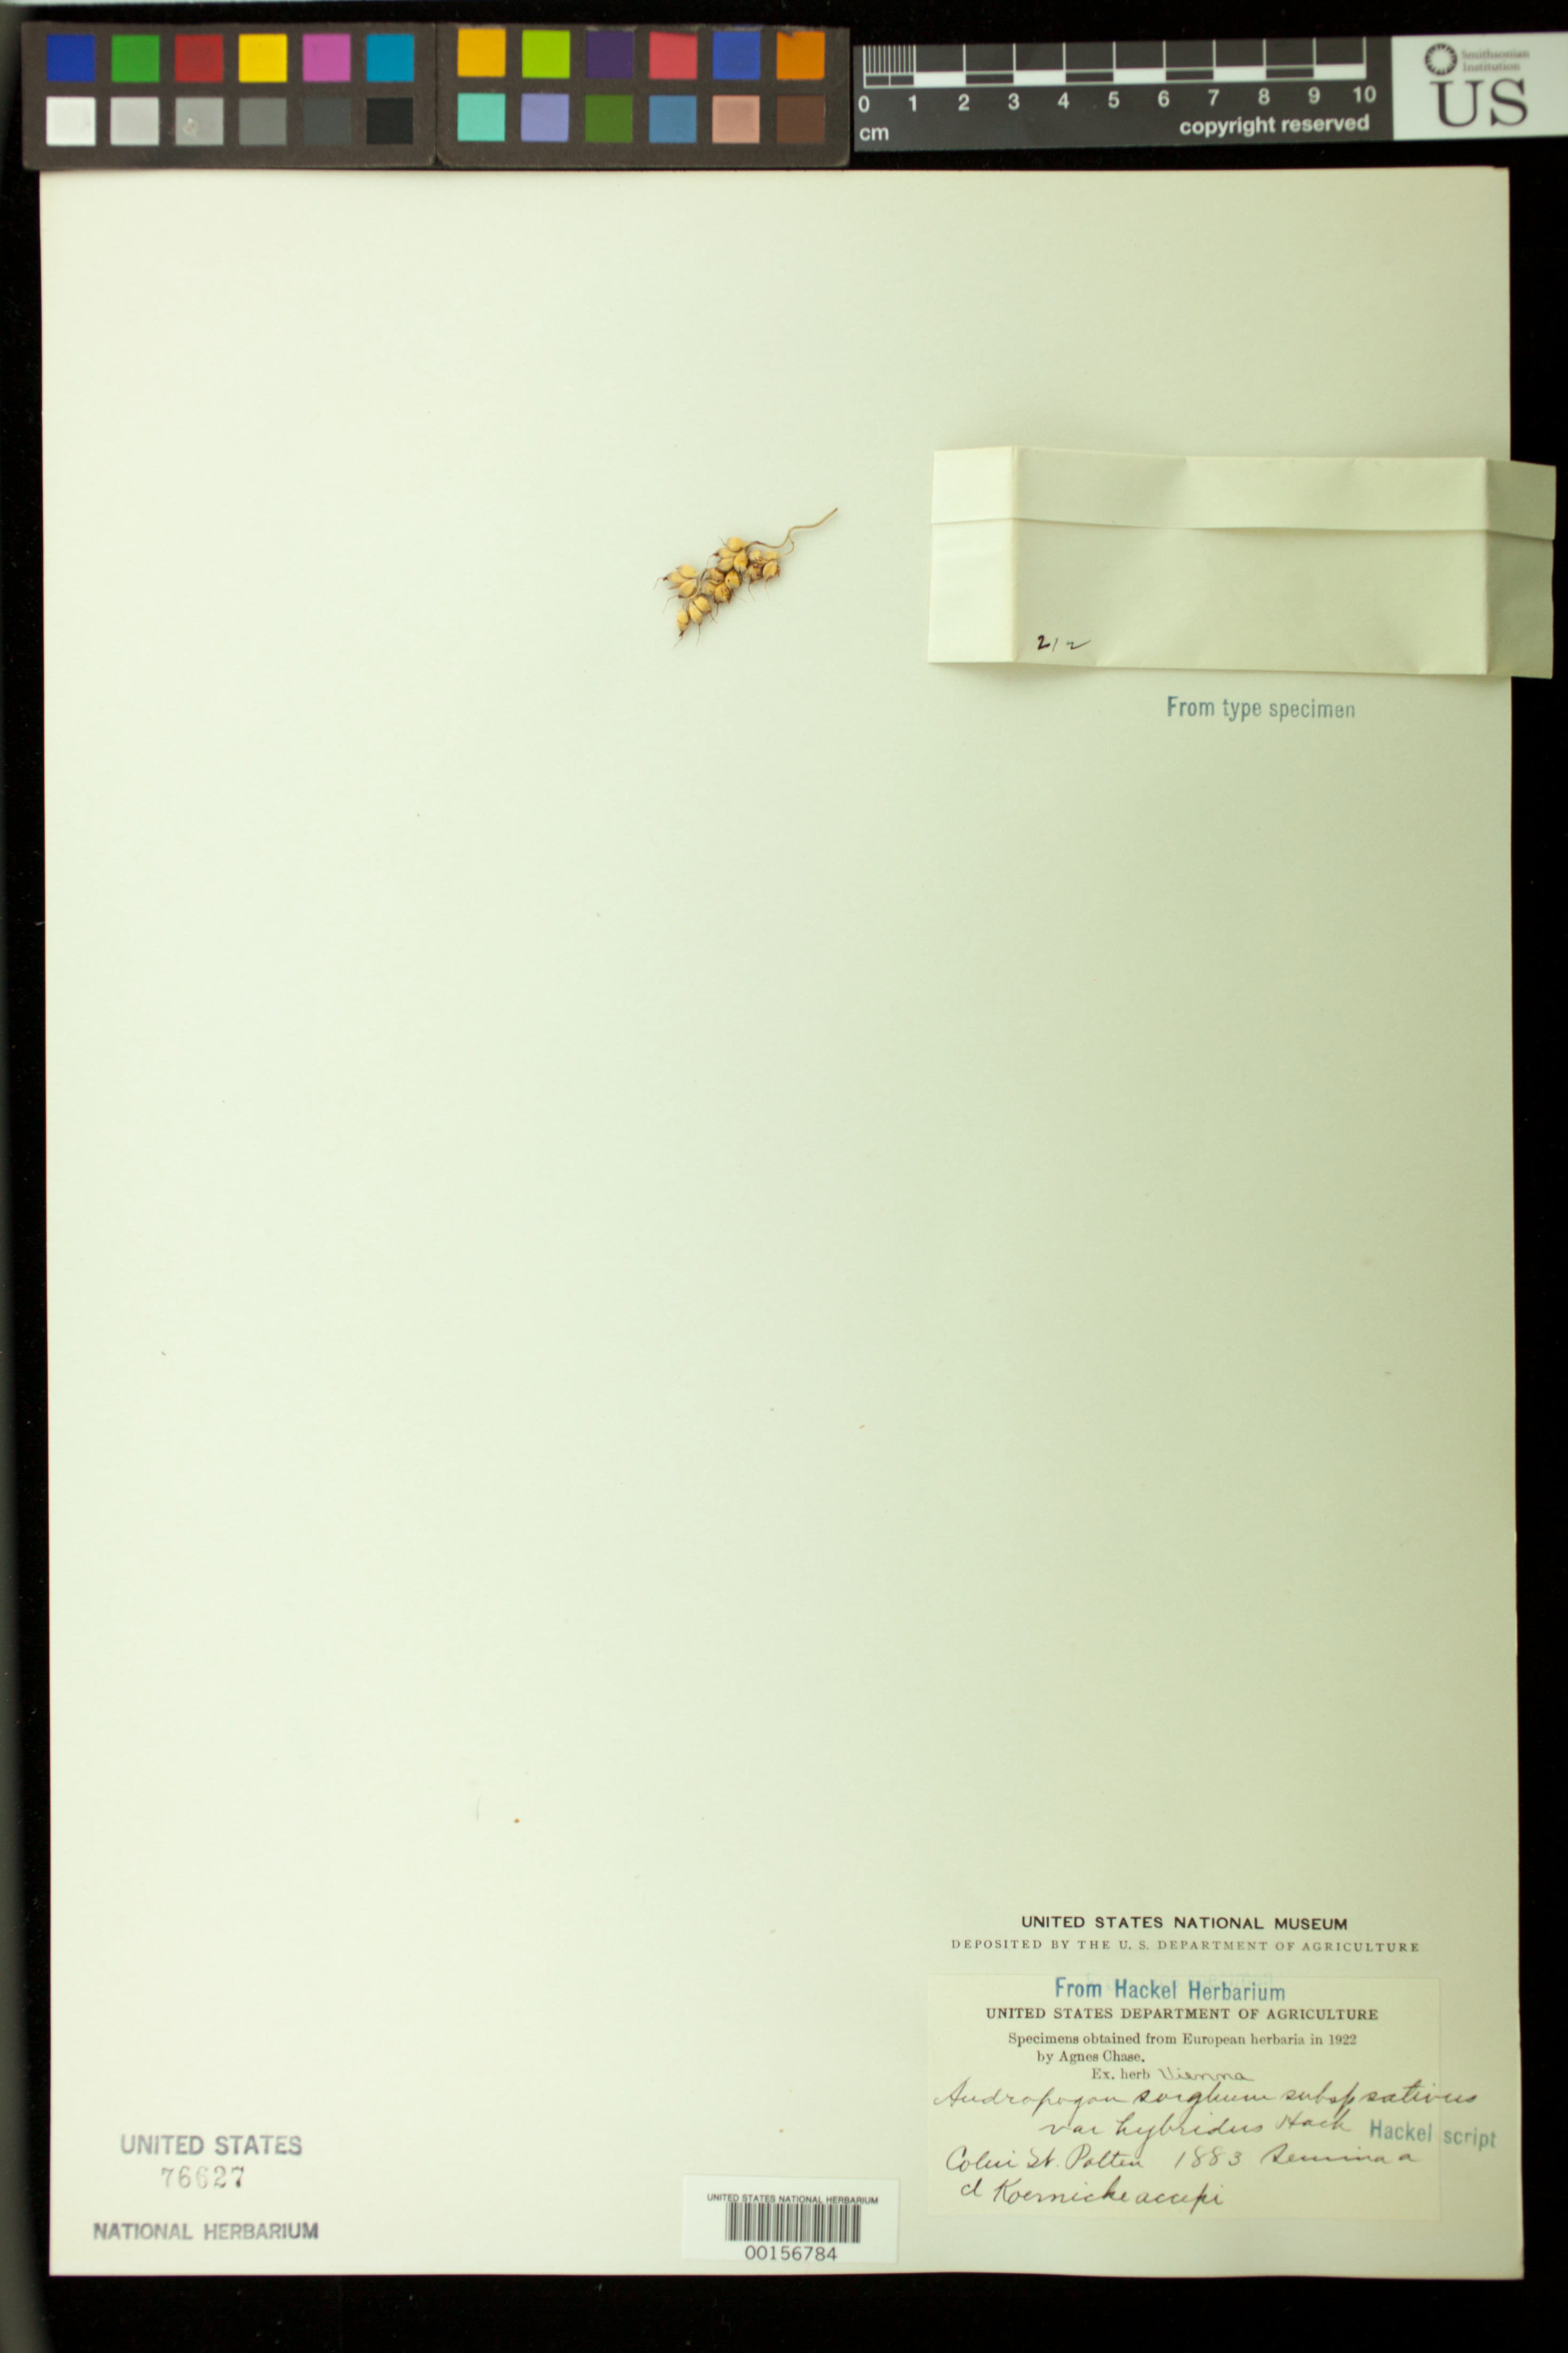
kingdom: Plantae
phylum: Tracheophyta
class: Liliopsida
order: Poales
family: Poaceae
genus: Andropogon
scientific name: Andropogon sorghum var. hybridus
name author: Hack. in A. DC.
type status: Type Collection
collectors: ex herb. E. Hackel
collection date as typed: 1883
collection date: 1883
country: Austria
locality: Colni St. Polten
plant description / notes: Fragmentary material of type specimen ex herb. Hackel (Vienna). Contains infl. fragment. Protologue, "Colui in horto. Semina a cl. Koernicke accepi."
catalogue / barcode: US 76627